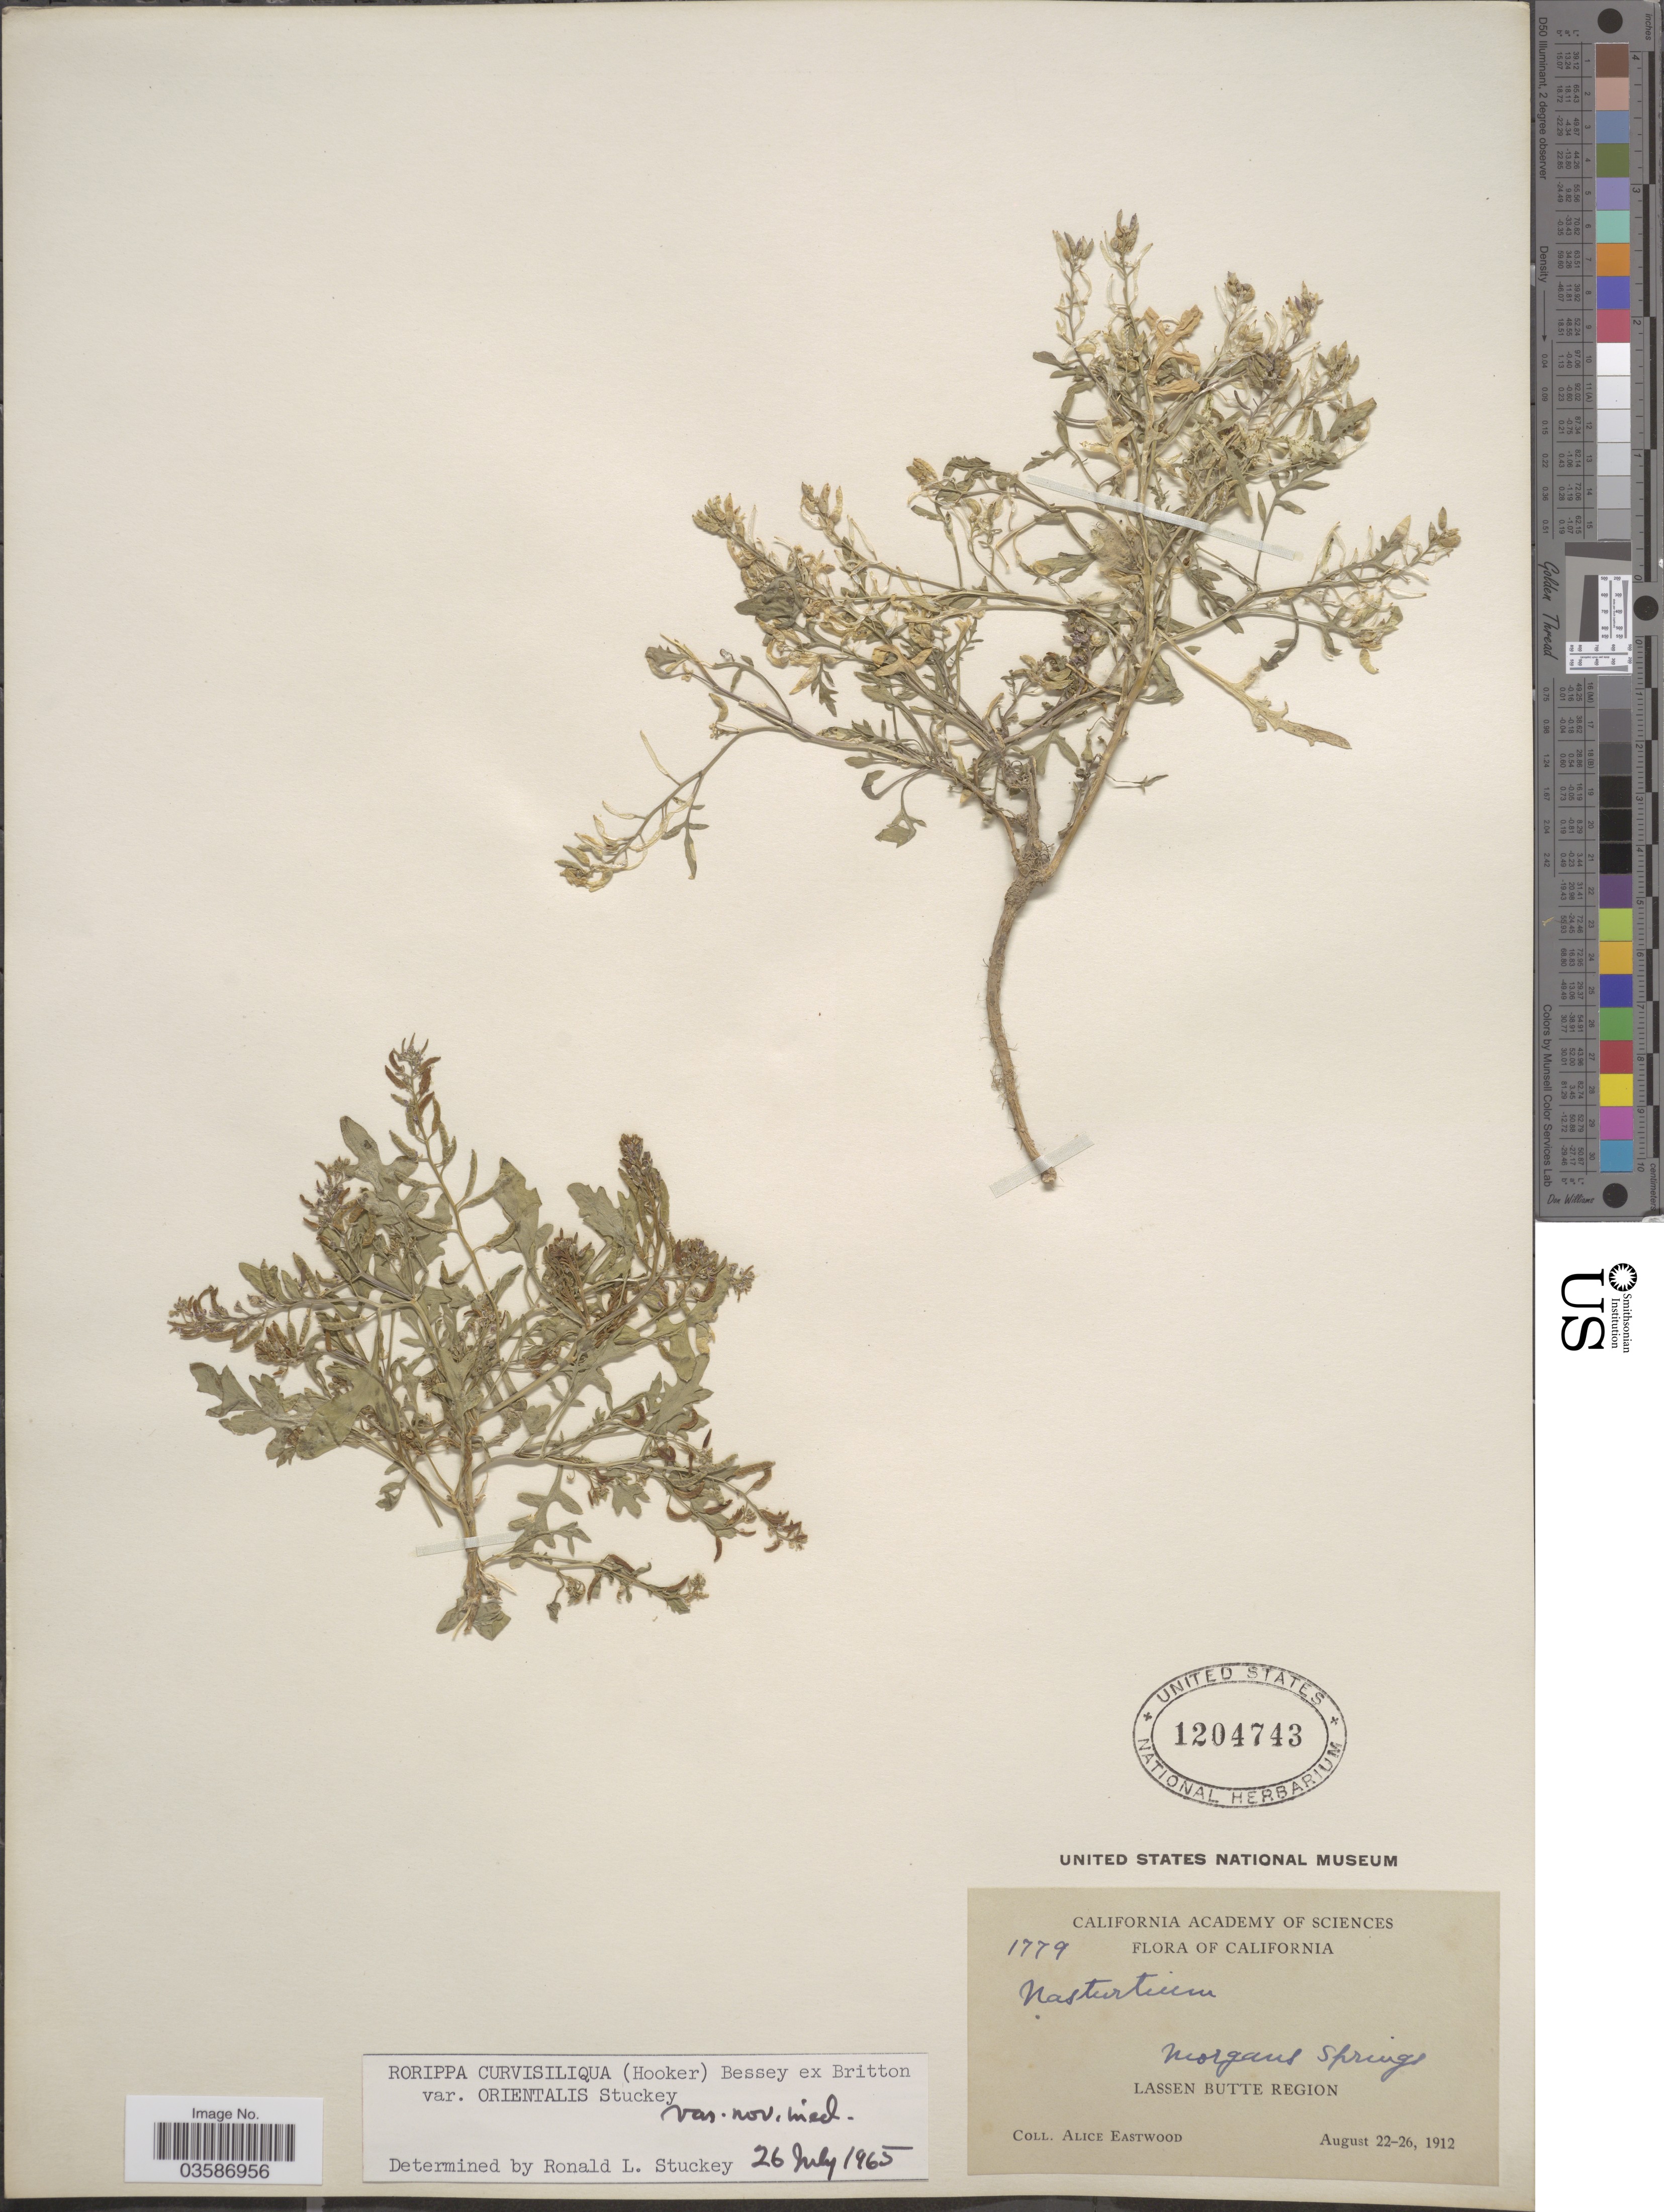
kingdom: Plantae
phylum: Tracheophyta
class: Magnoliopsida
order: Brassicales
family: Brassicaceae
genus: Rorippa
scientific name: Rorippa curvisiliqua var. orientalis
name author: Stuckey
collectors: A. Eastwood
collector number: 1779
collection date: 1912-08-22/1912-08-26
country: United States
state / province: California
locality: Morgans Springs. Lassen Butte Region.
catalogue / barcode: US 1204743